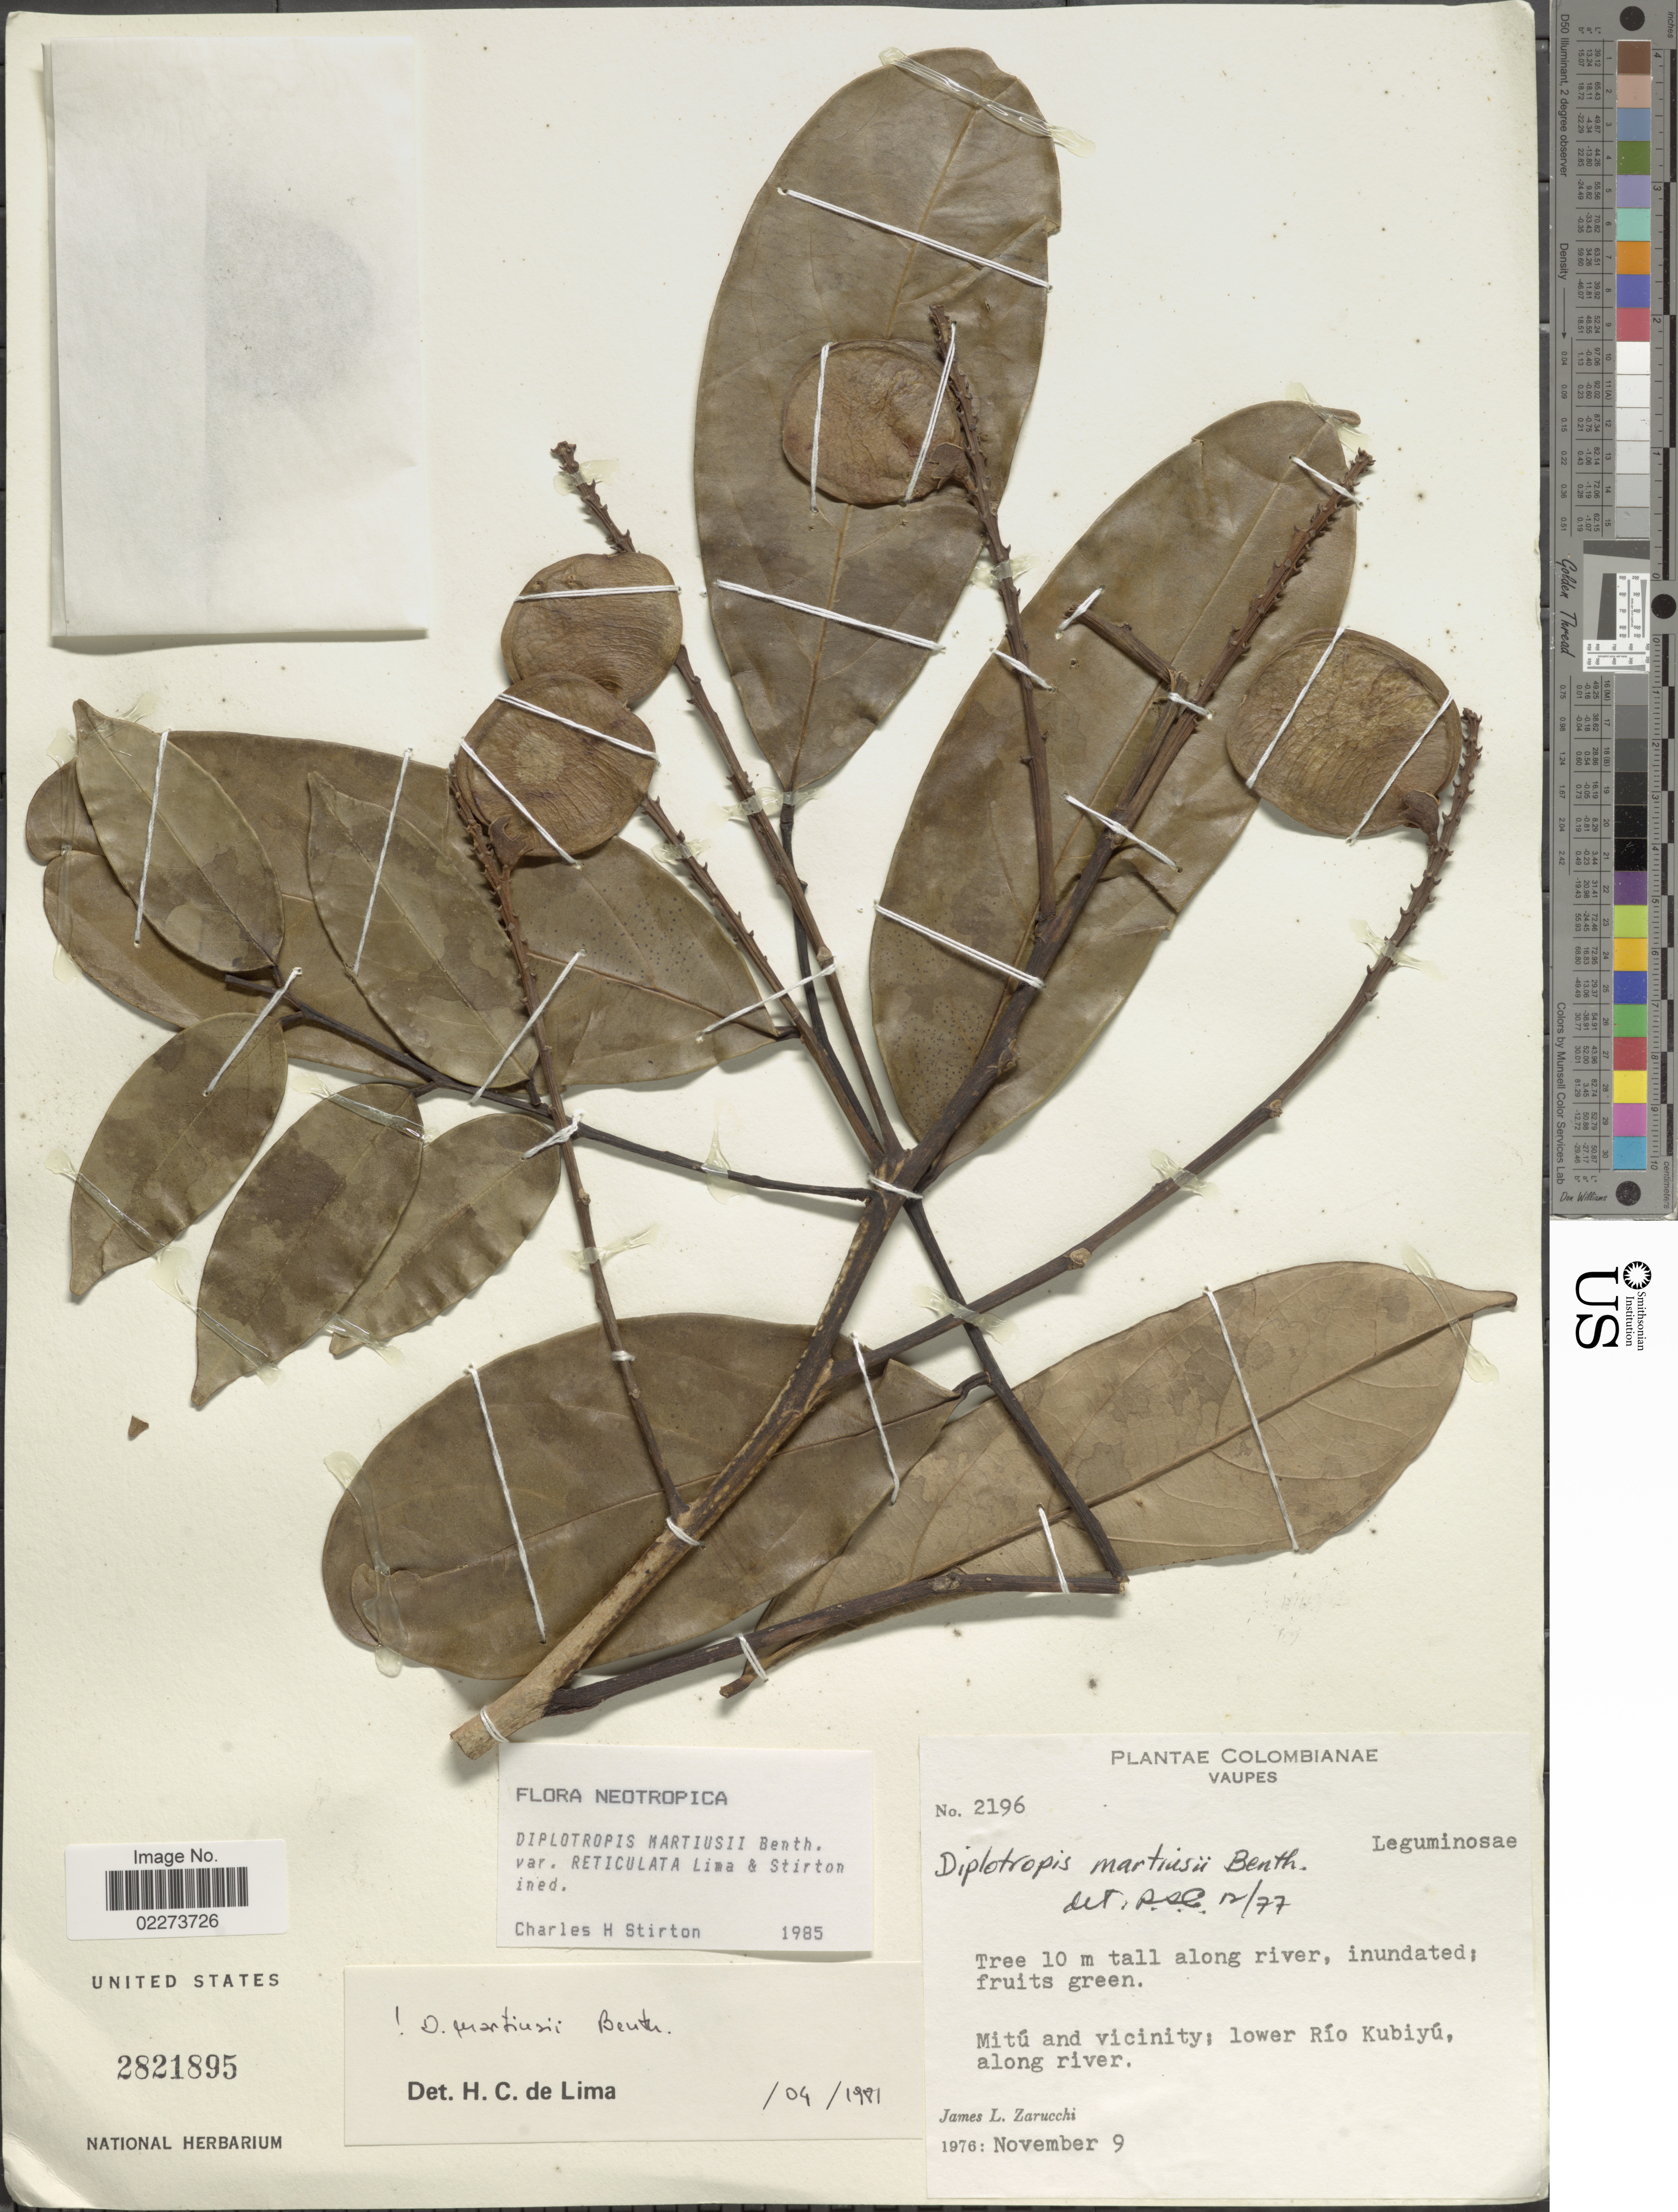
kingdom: Plantae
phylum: Tracheophyta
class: Magnoliopsida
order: Fabales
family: Fabaceae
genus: Diplotropis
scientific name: Diplotropis martiusii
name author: Benth.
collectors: J. L. Zarucchi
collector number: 2196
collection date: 1976-11-09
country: Colombia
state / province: Vaupés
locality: Vaupes, Mitu and vicinity: Lower Rio Kubiyu, along river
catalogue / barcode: US 2821895